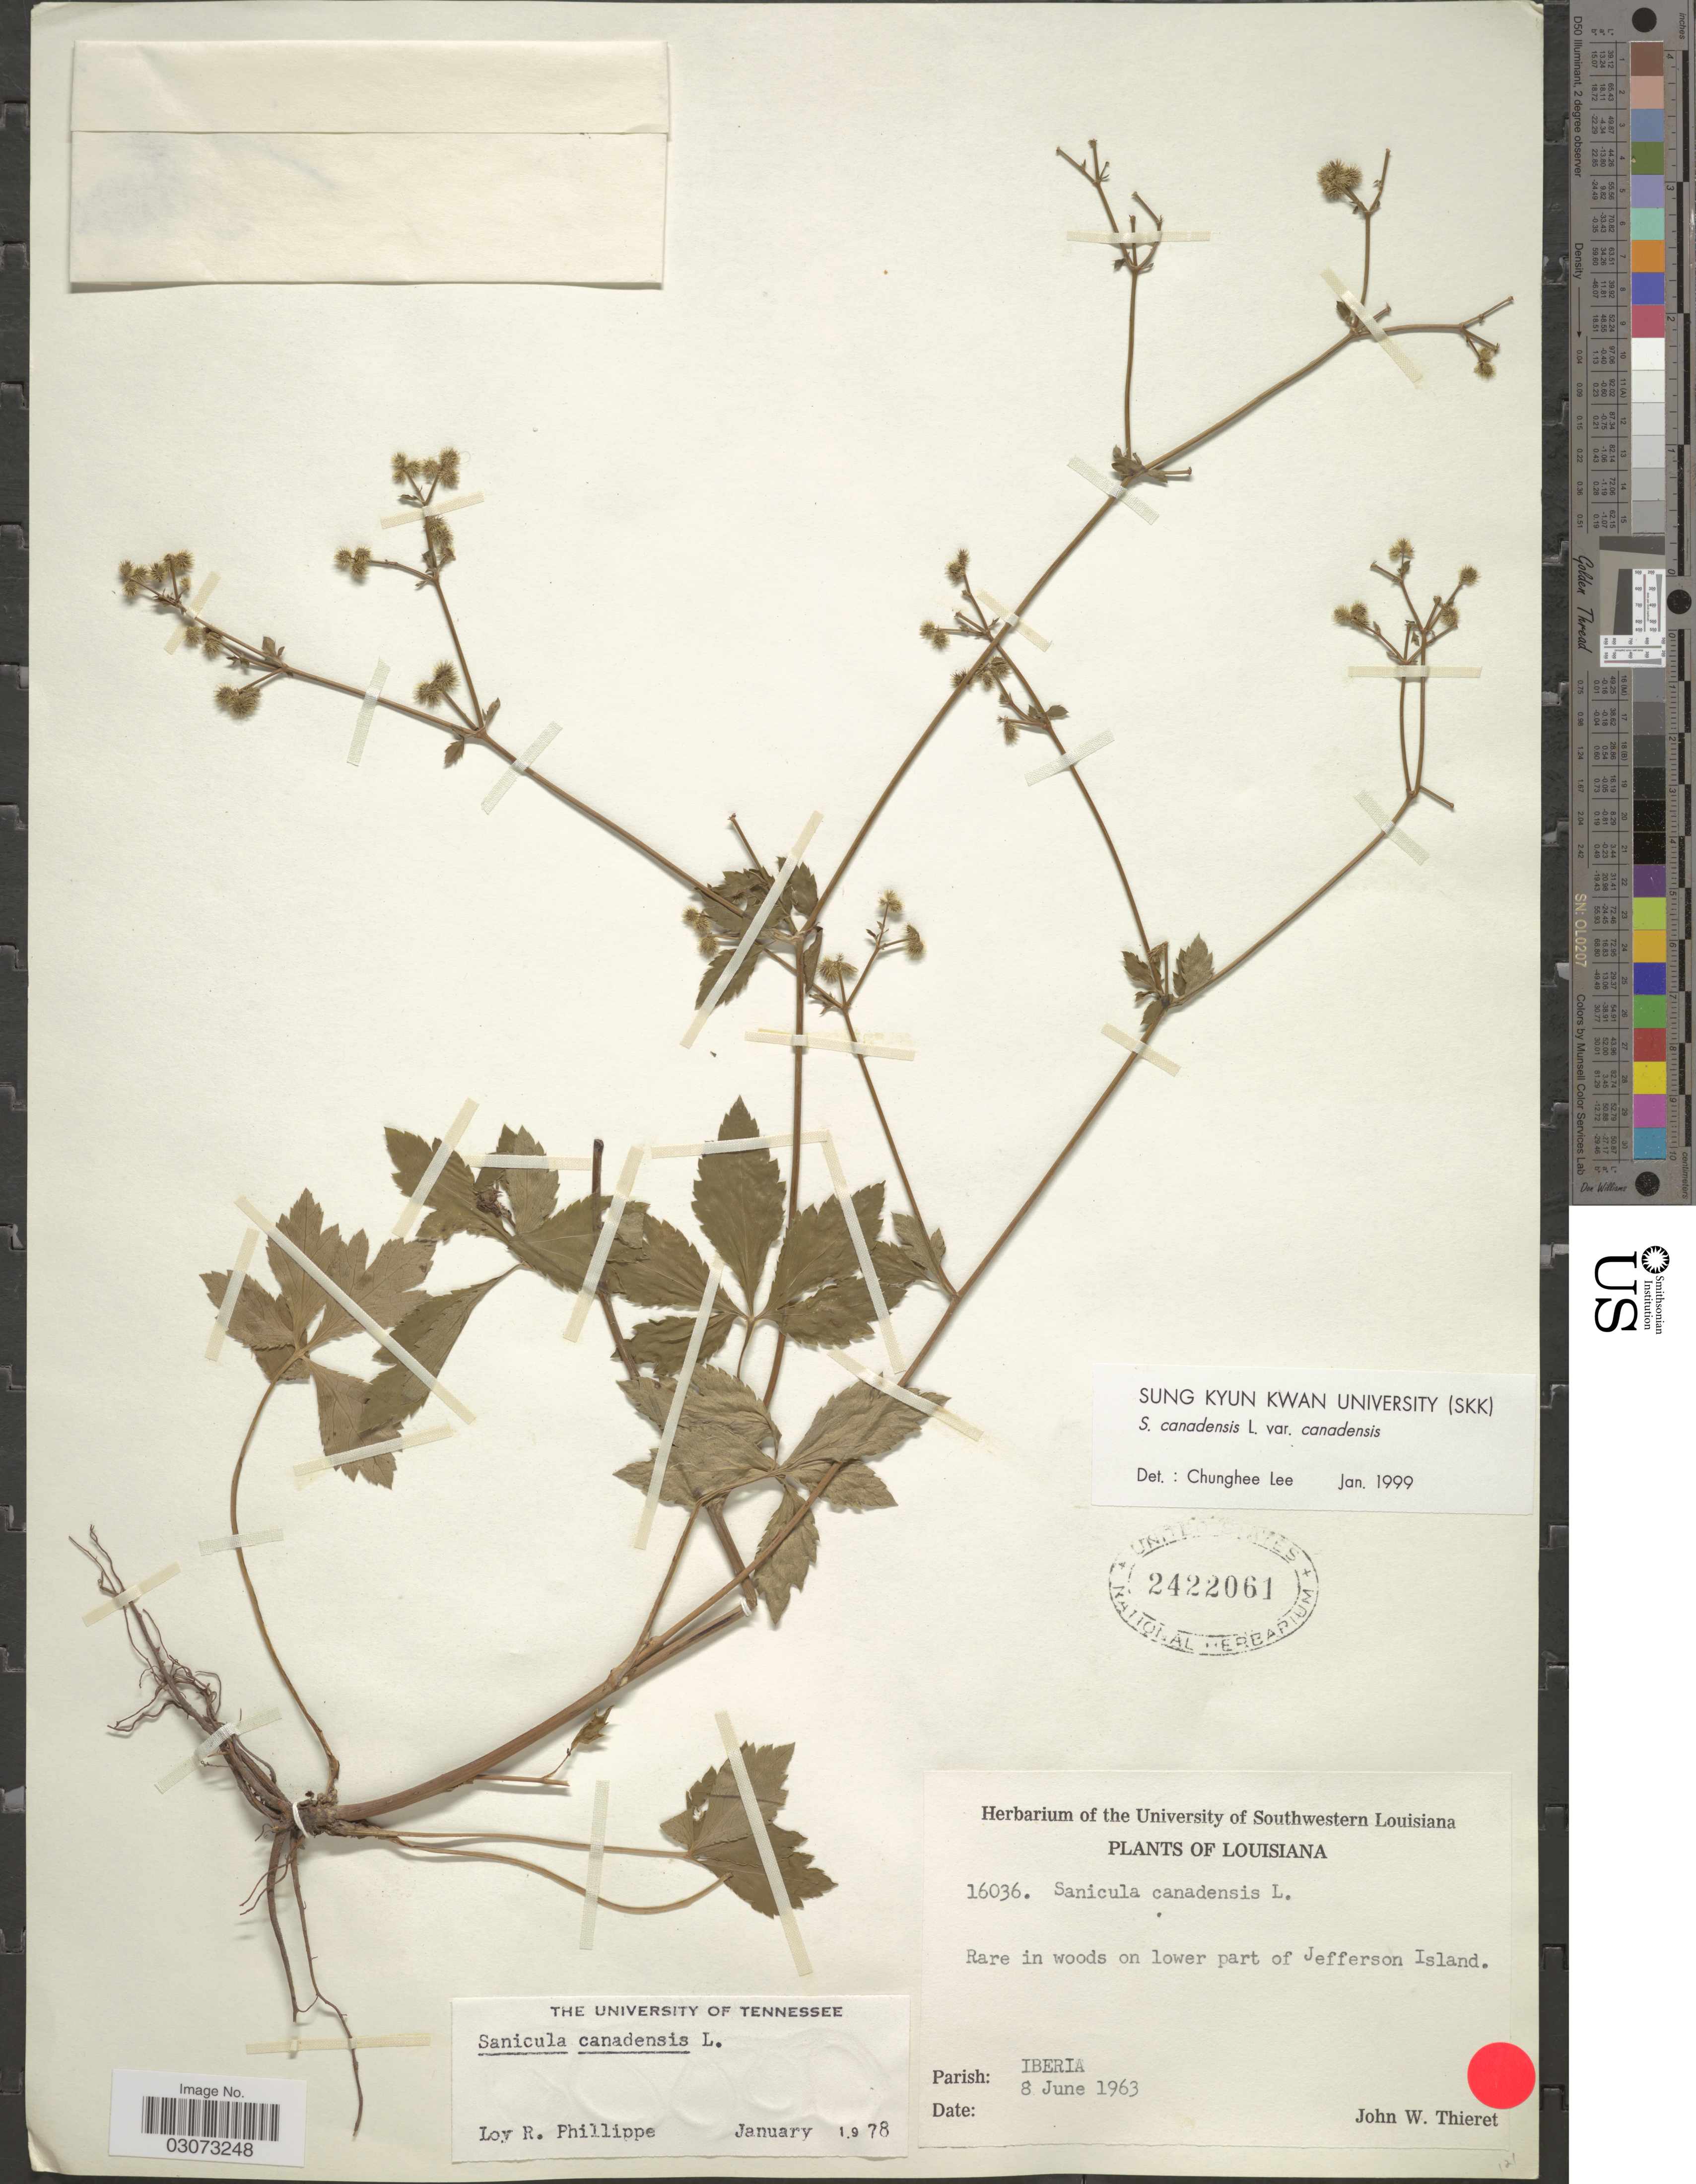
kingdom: Plantae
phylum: Tracheophyta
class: Magnoliopsida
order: Apiales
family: Apiaceae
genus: Sanicula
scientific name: Sanicula canadensis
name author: L.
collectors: J. W. Thieret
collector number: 16036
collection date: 1963-06-08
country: United States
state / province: Louisiana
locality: Rare in woods on lower part of Jefferson Island. Parish: Iberia.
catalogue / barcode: US 2422061